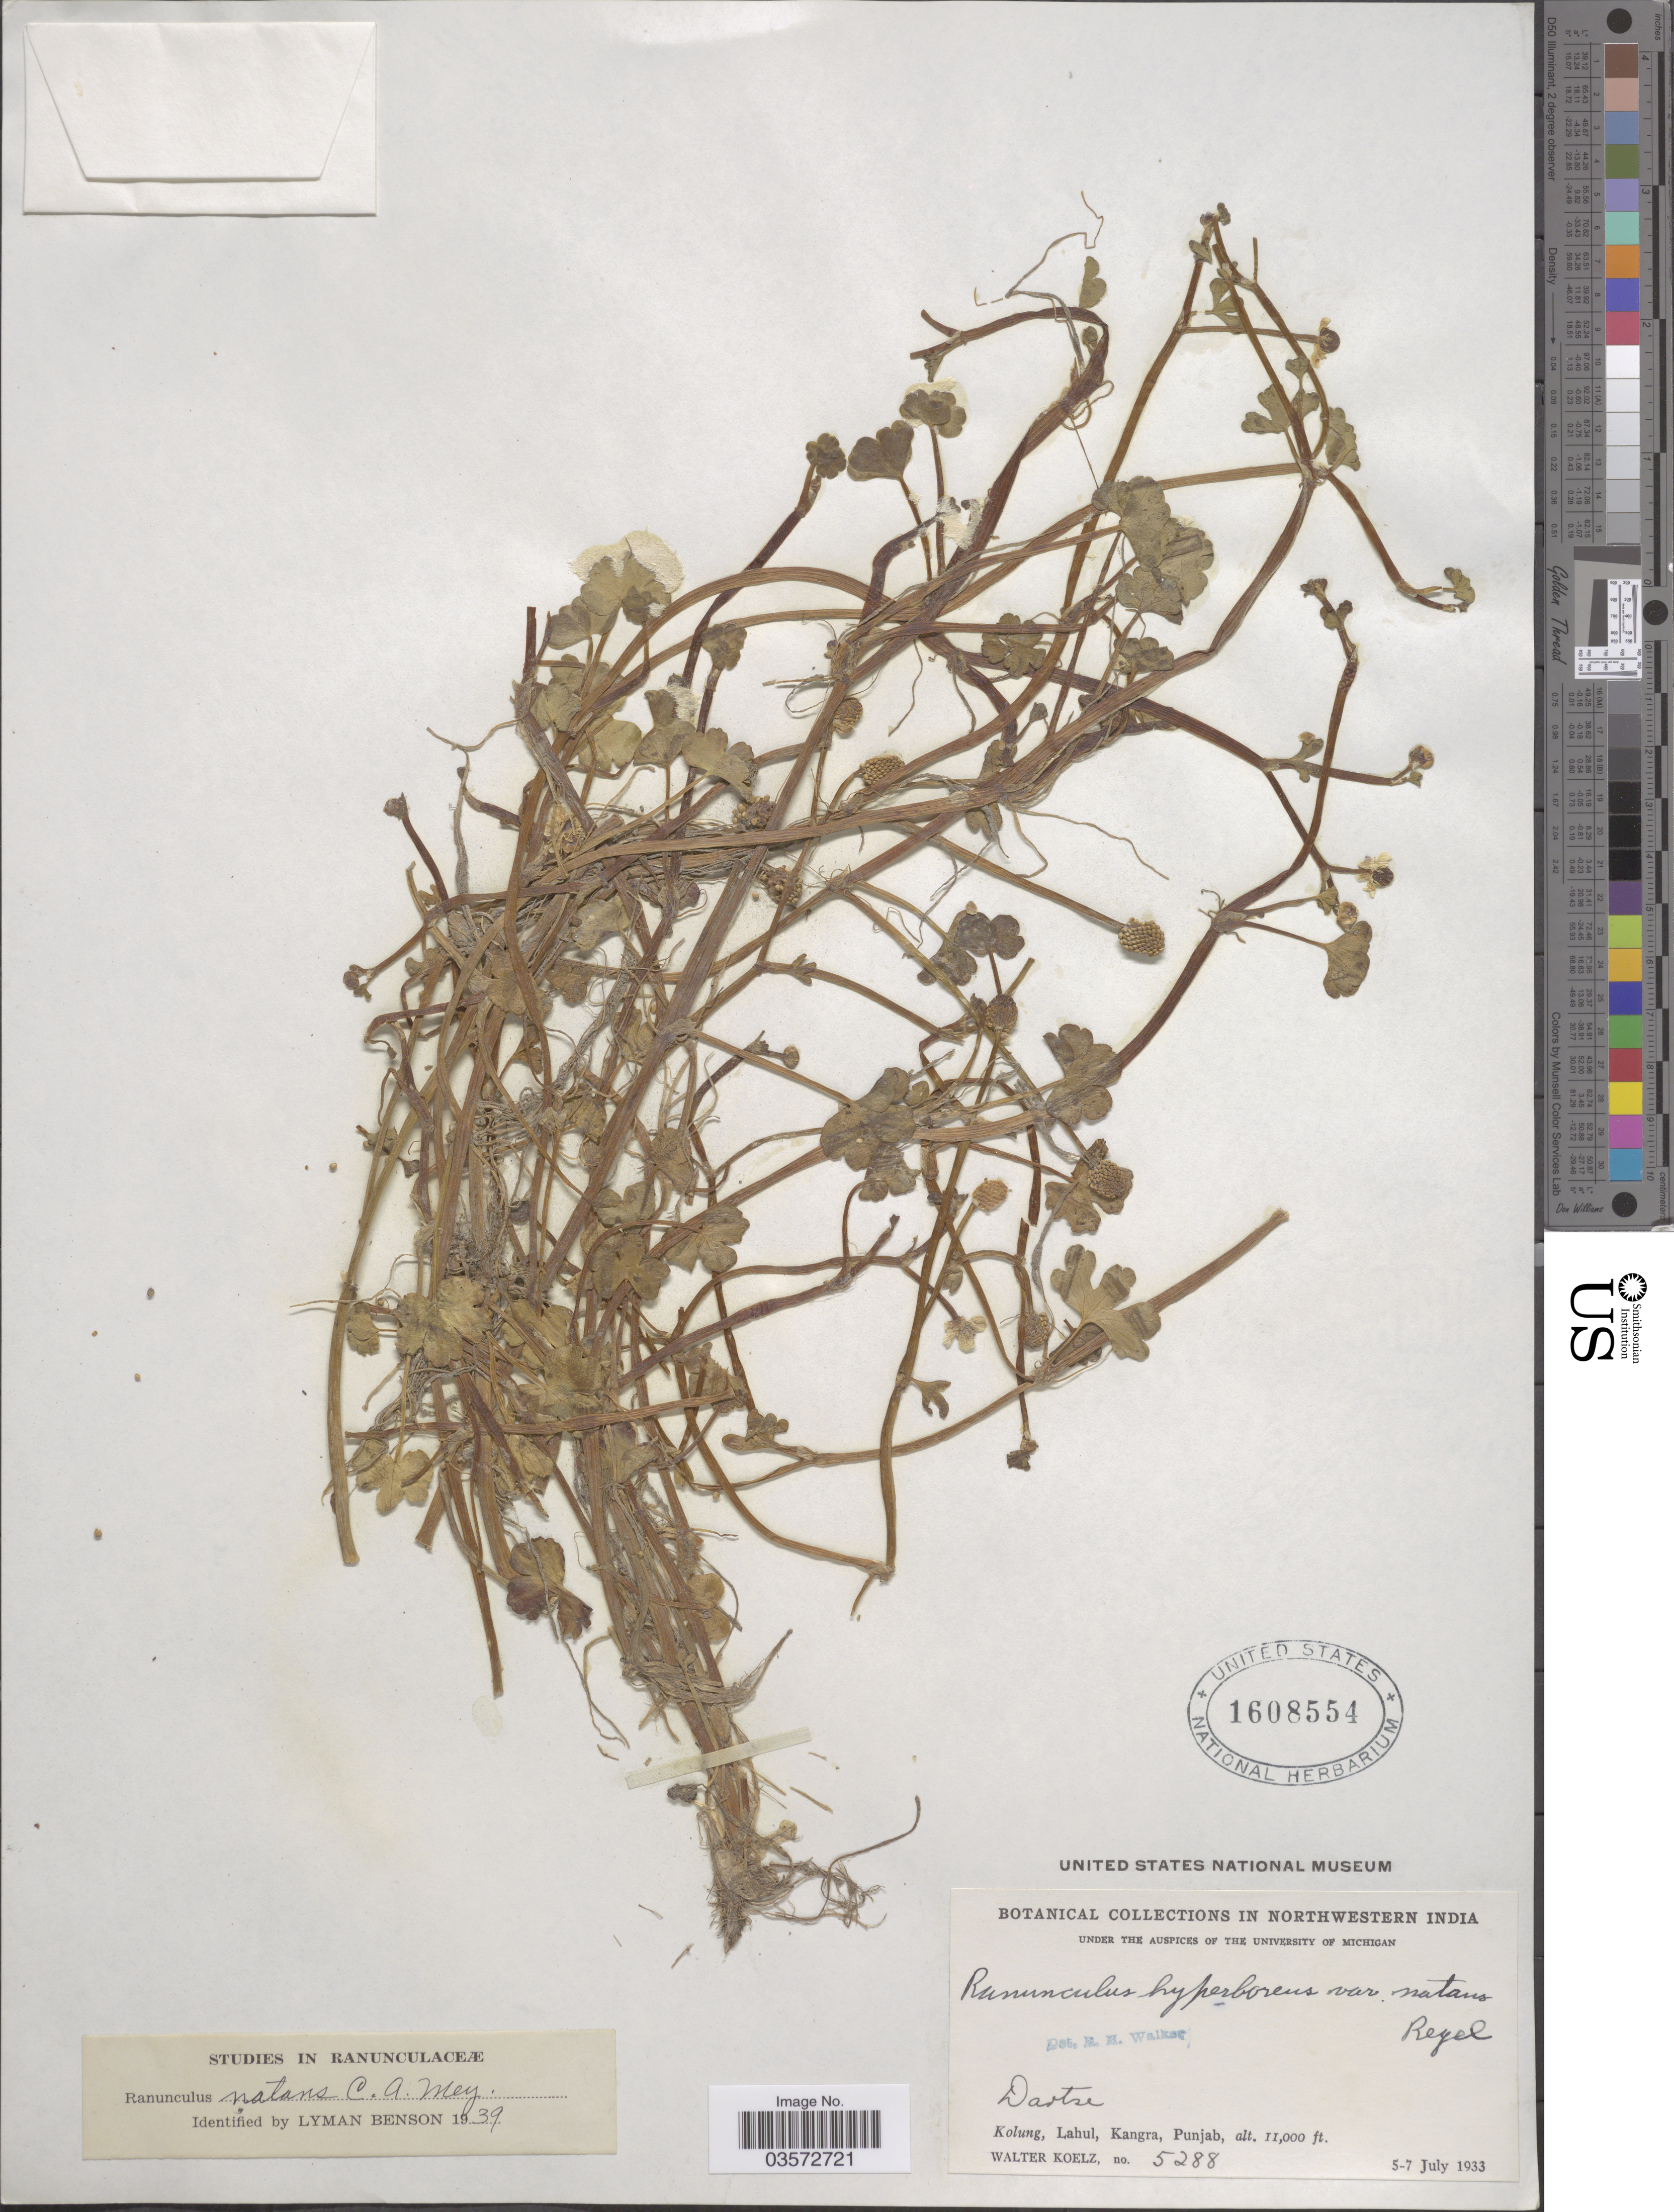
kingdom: Plantae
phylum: Tracheophyta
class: Magnoliopsida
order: Ranunculales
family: Ranunculaceae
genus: Ranunculus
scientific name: Ranunculus natans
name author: C.A. Mey.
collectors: W. N. Koelz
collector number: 5288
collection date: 1933-07-05/1933-07-07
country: India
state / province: Punjab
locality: In Northwestern India. Daotze. [unsure placement] Kolung, Lahul, Kangra.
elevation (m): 3353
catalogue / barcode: US 1608554